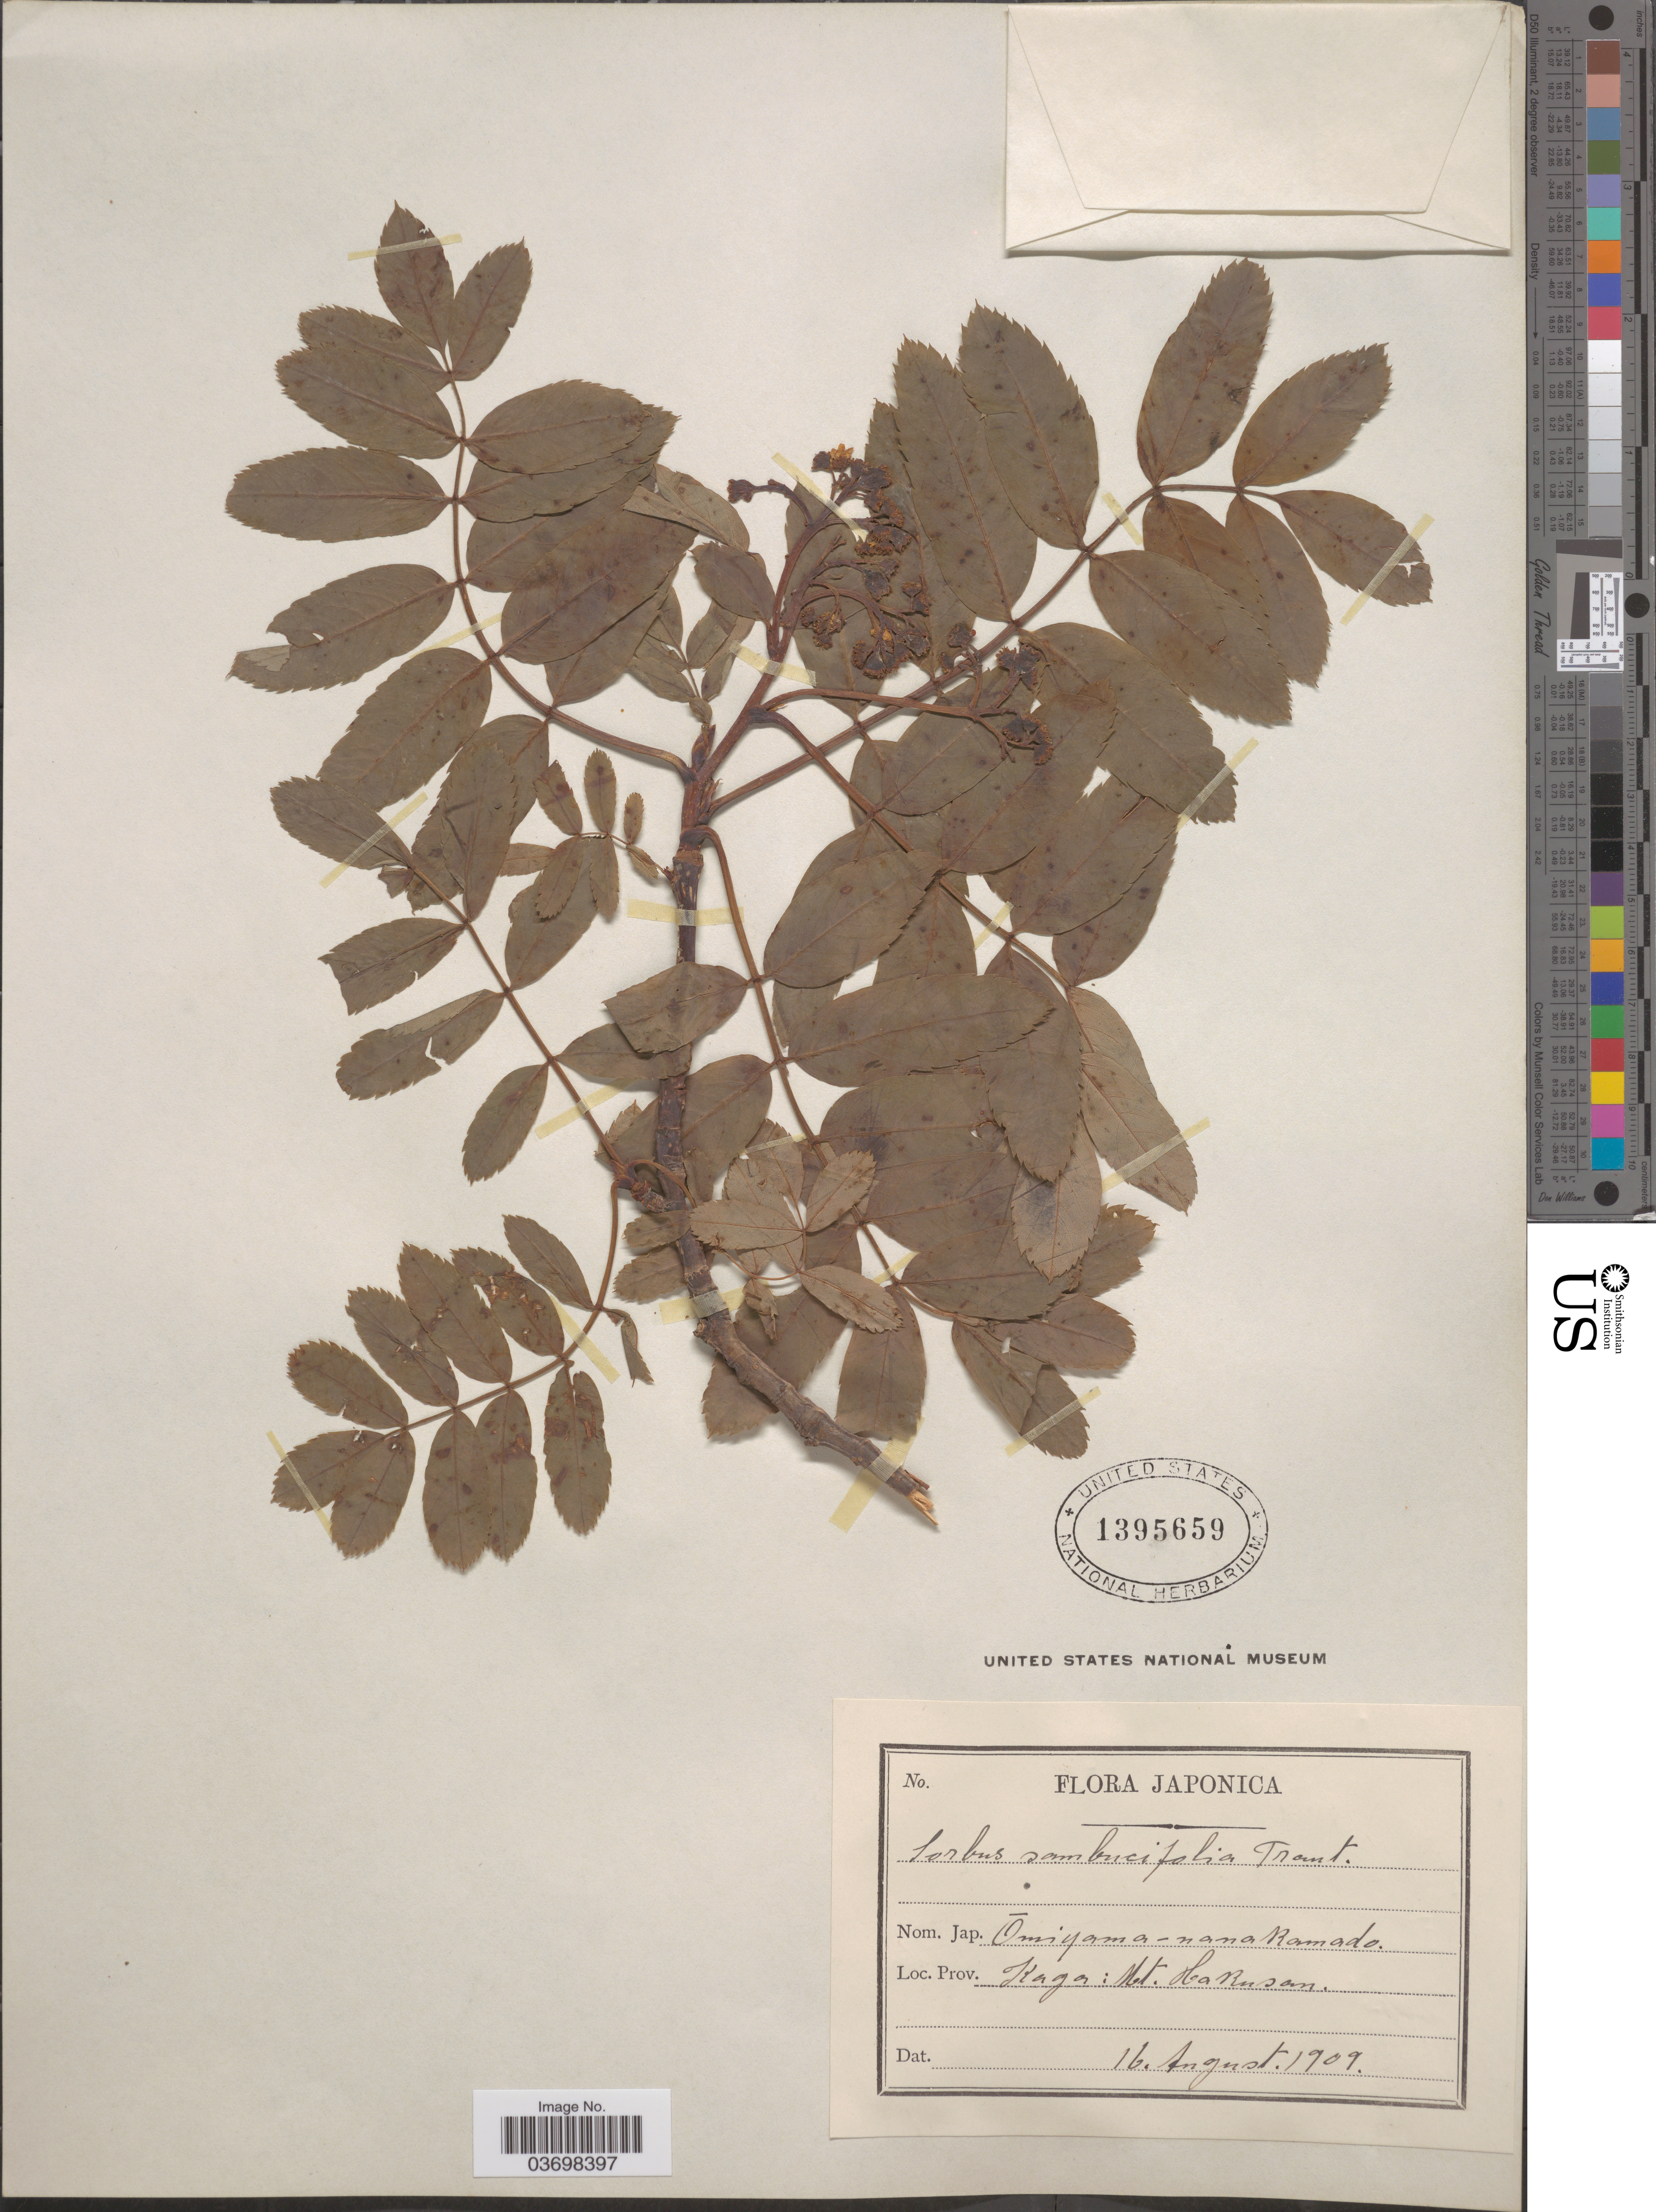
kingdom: Plantae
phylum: Tracheophyta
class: Magnoliopsida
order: Rosales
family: Rosaceae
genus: Sorbus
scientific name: Sorbus sambucifolia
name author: (Cham. & Schltdl.) M. Roem.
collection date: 1909-08-16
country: Japan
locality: Prov. Kaga: Mt. Hakusan.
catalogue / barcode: US 1395659